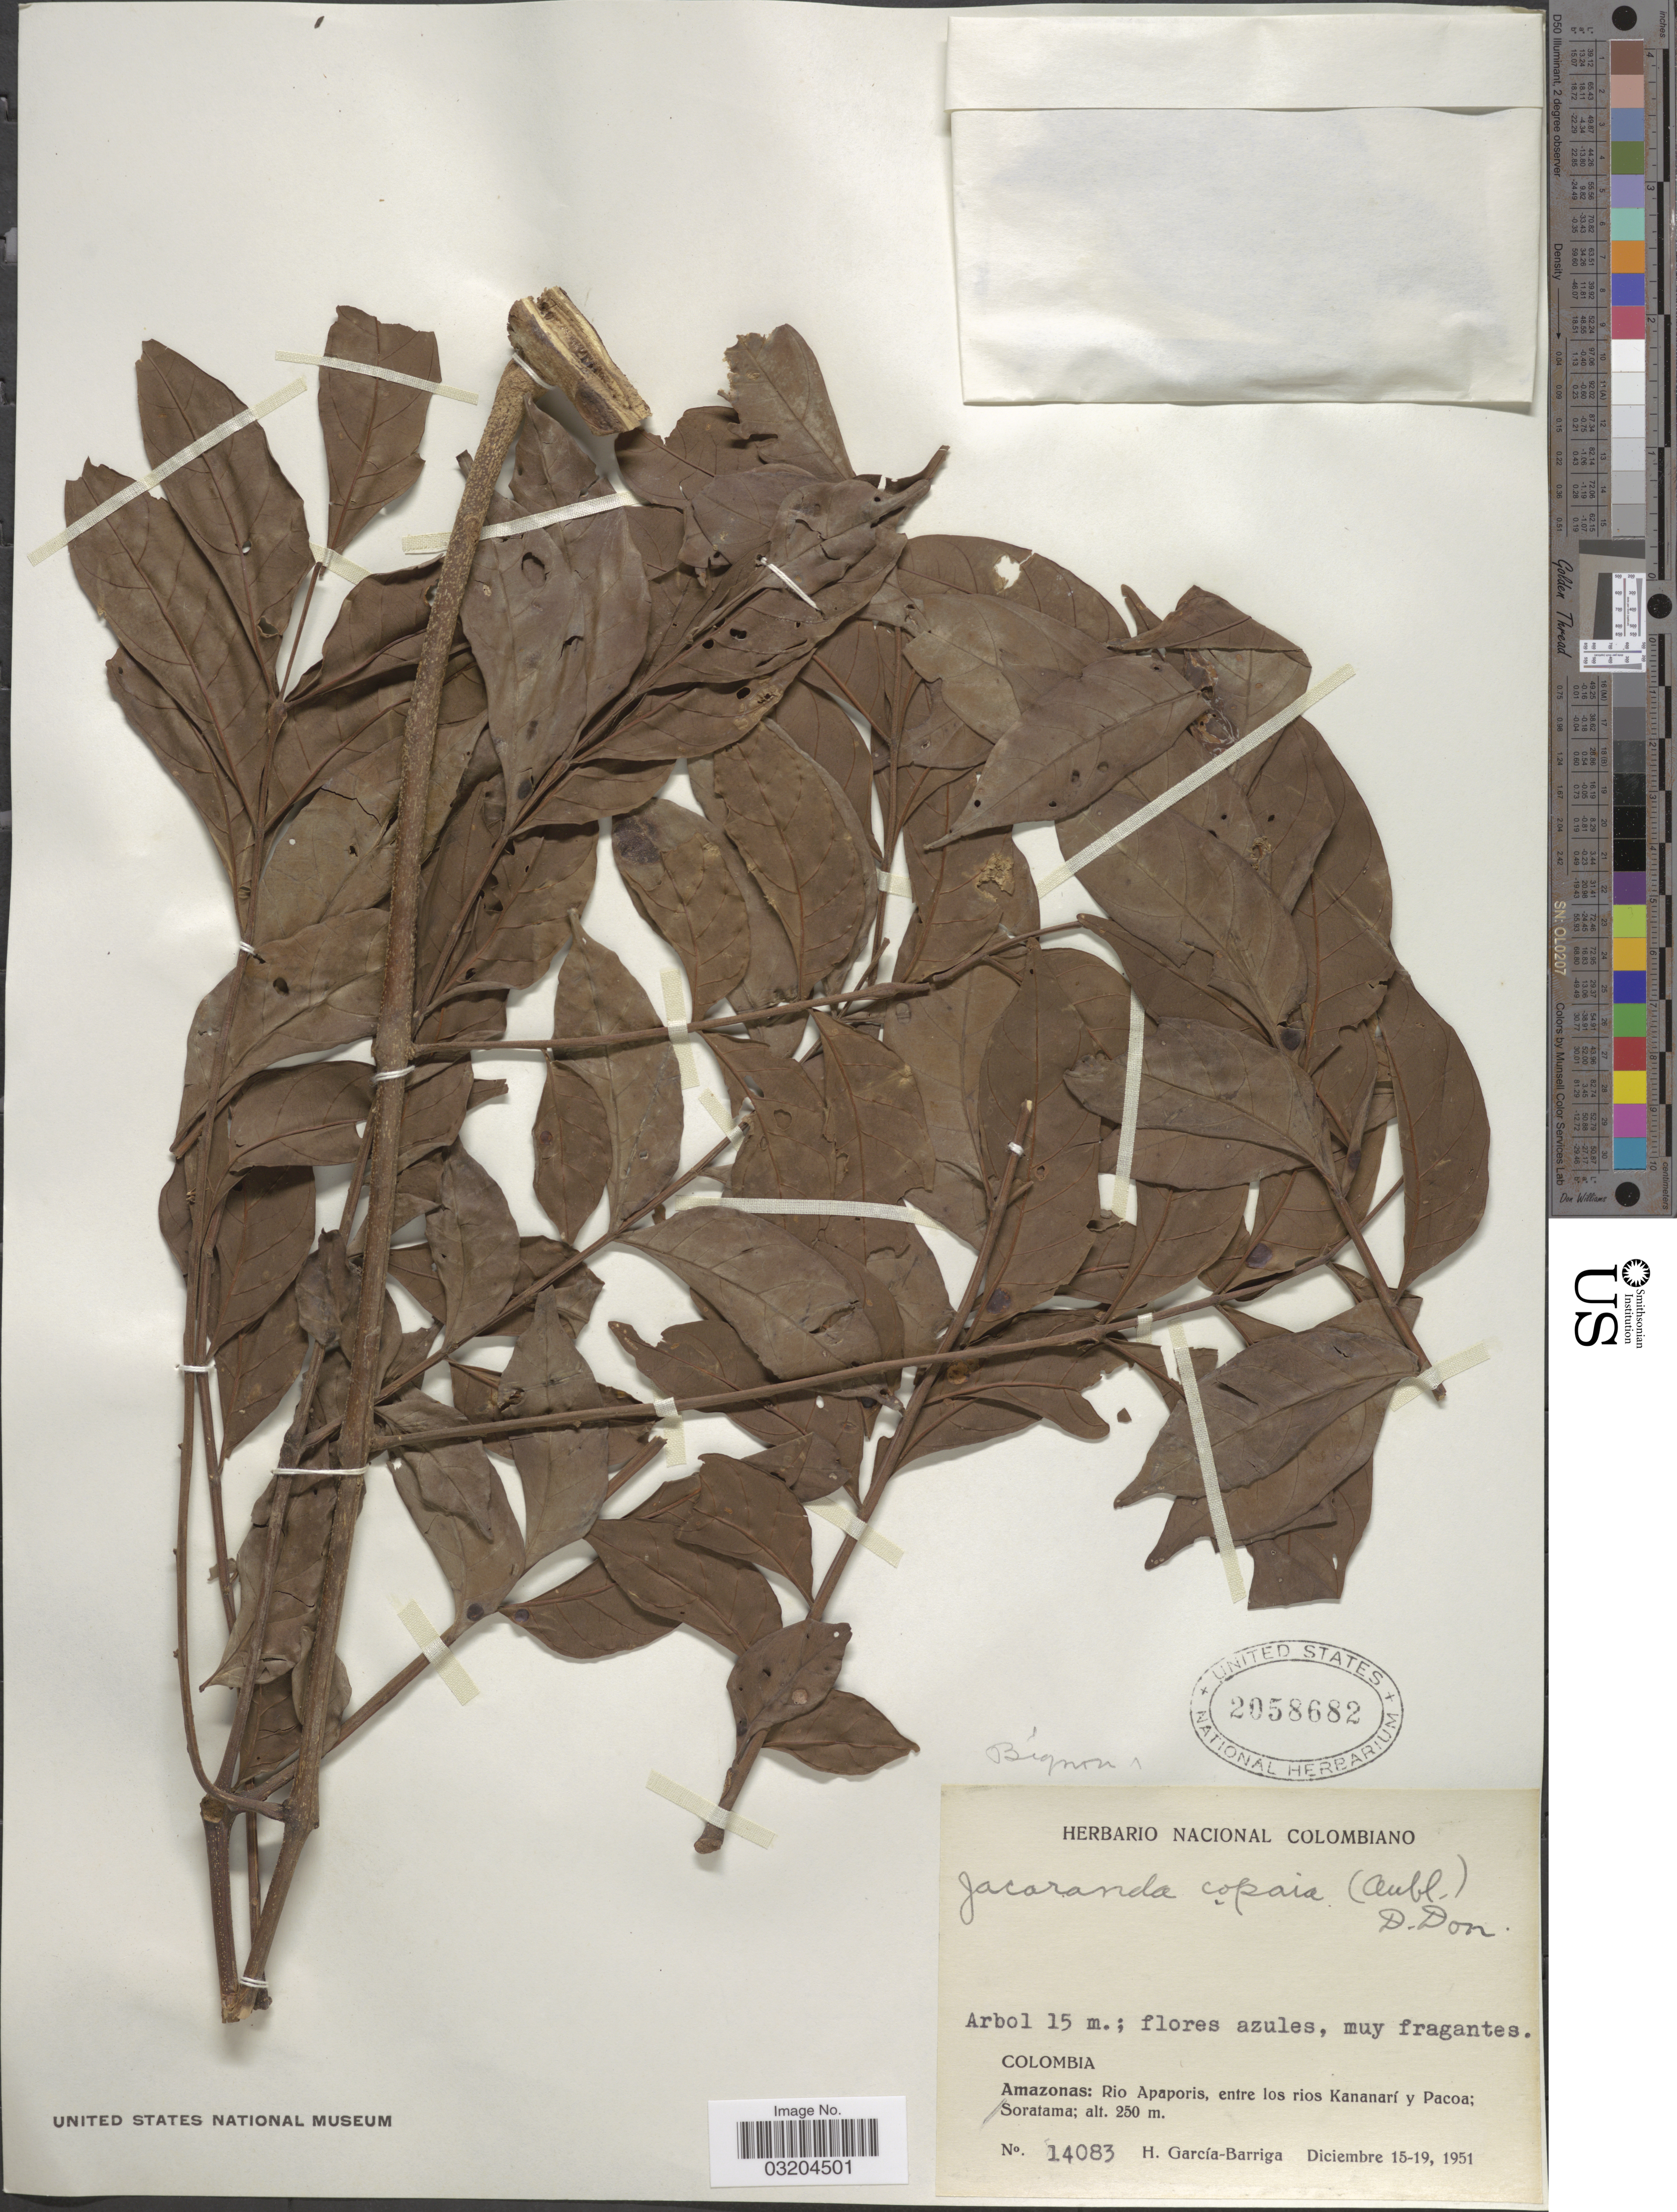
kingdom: Plantae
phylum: Tracheophyta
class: Magnoliopsida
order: Lamiales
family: Bignoniaceae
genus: Jacaranda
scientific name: Jacaranda copaia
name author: (Aubl.) D. Don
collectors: H. García Barriga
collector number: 14083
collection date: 1951-12-15/1951-12-19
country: Colombia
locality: Rio Apaporis, entre los rios Kananarí y Pacoa.; Soratama.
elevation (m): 250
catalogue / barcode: US 2058682